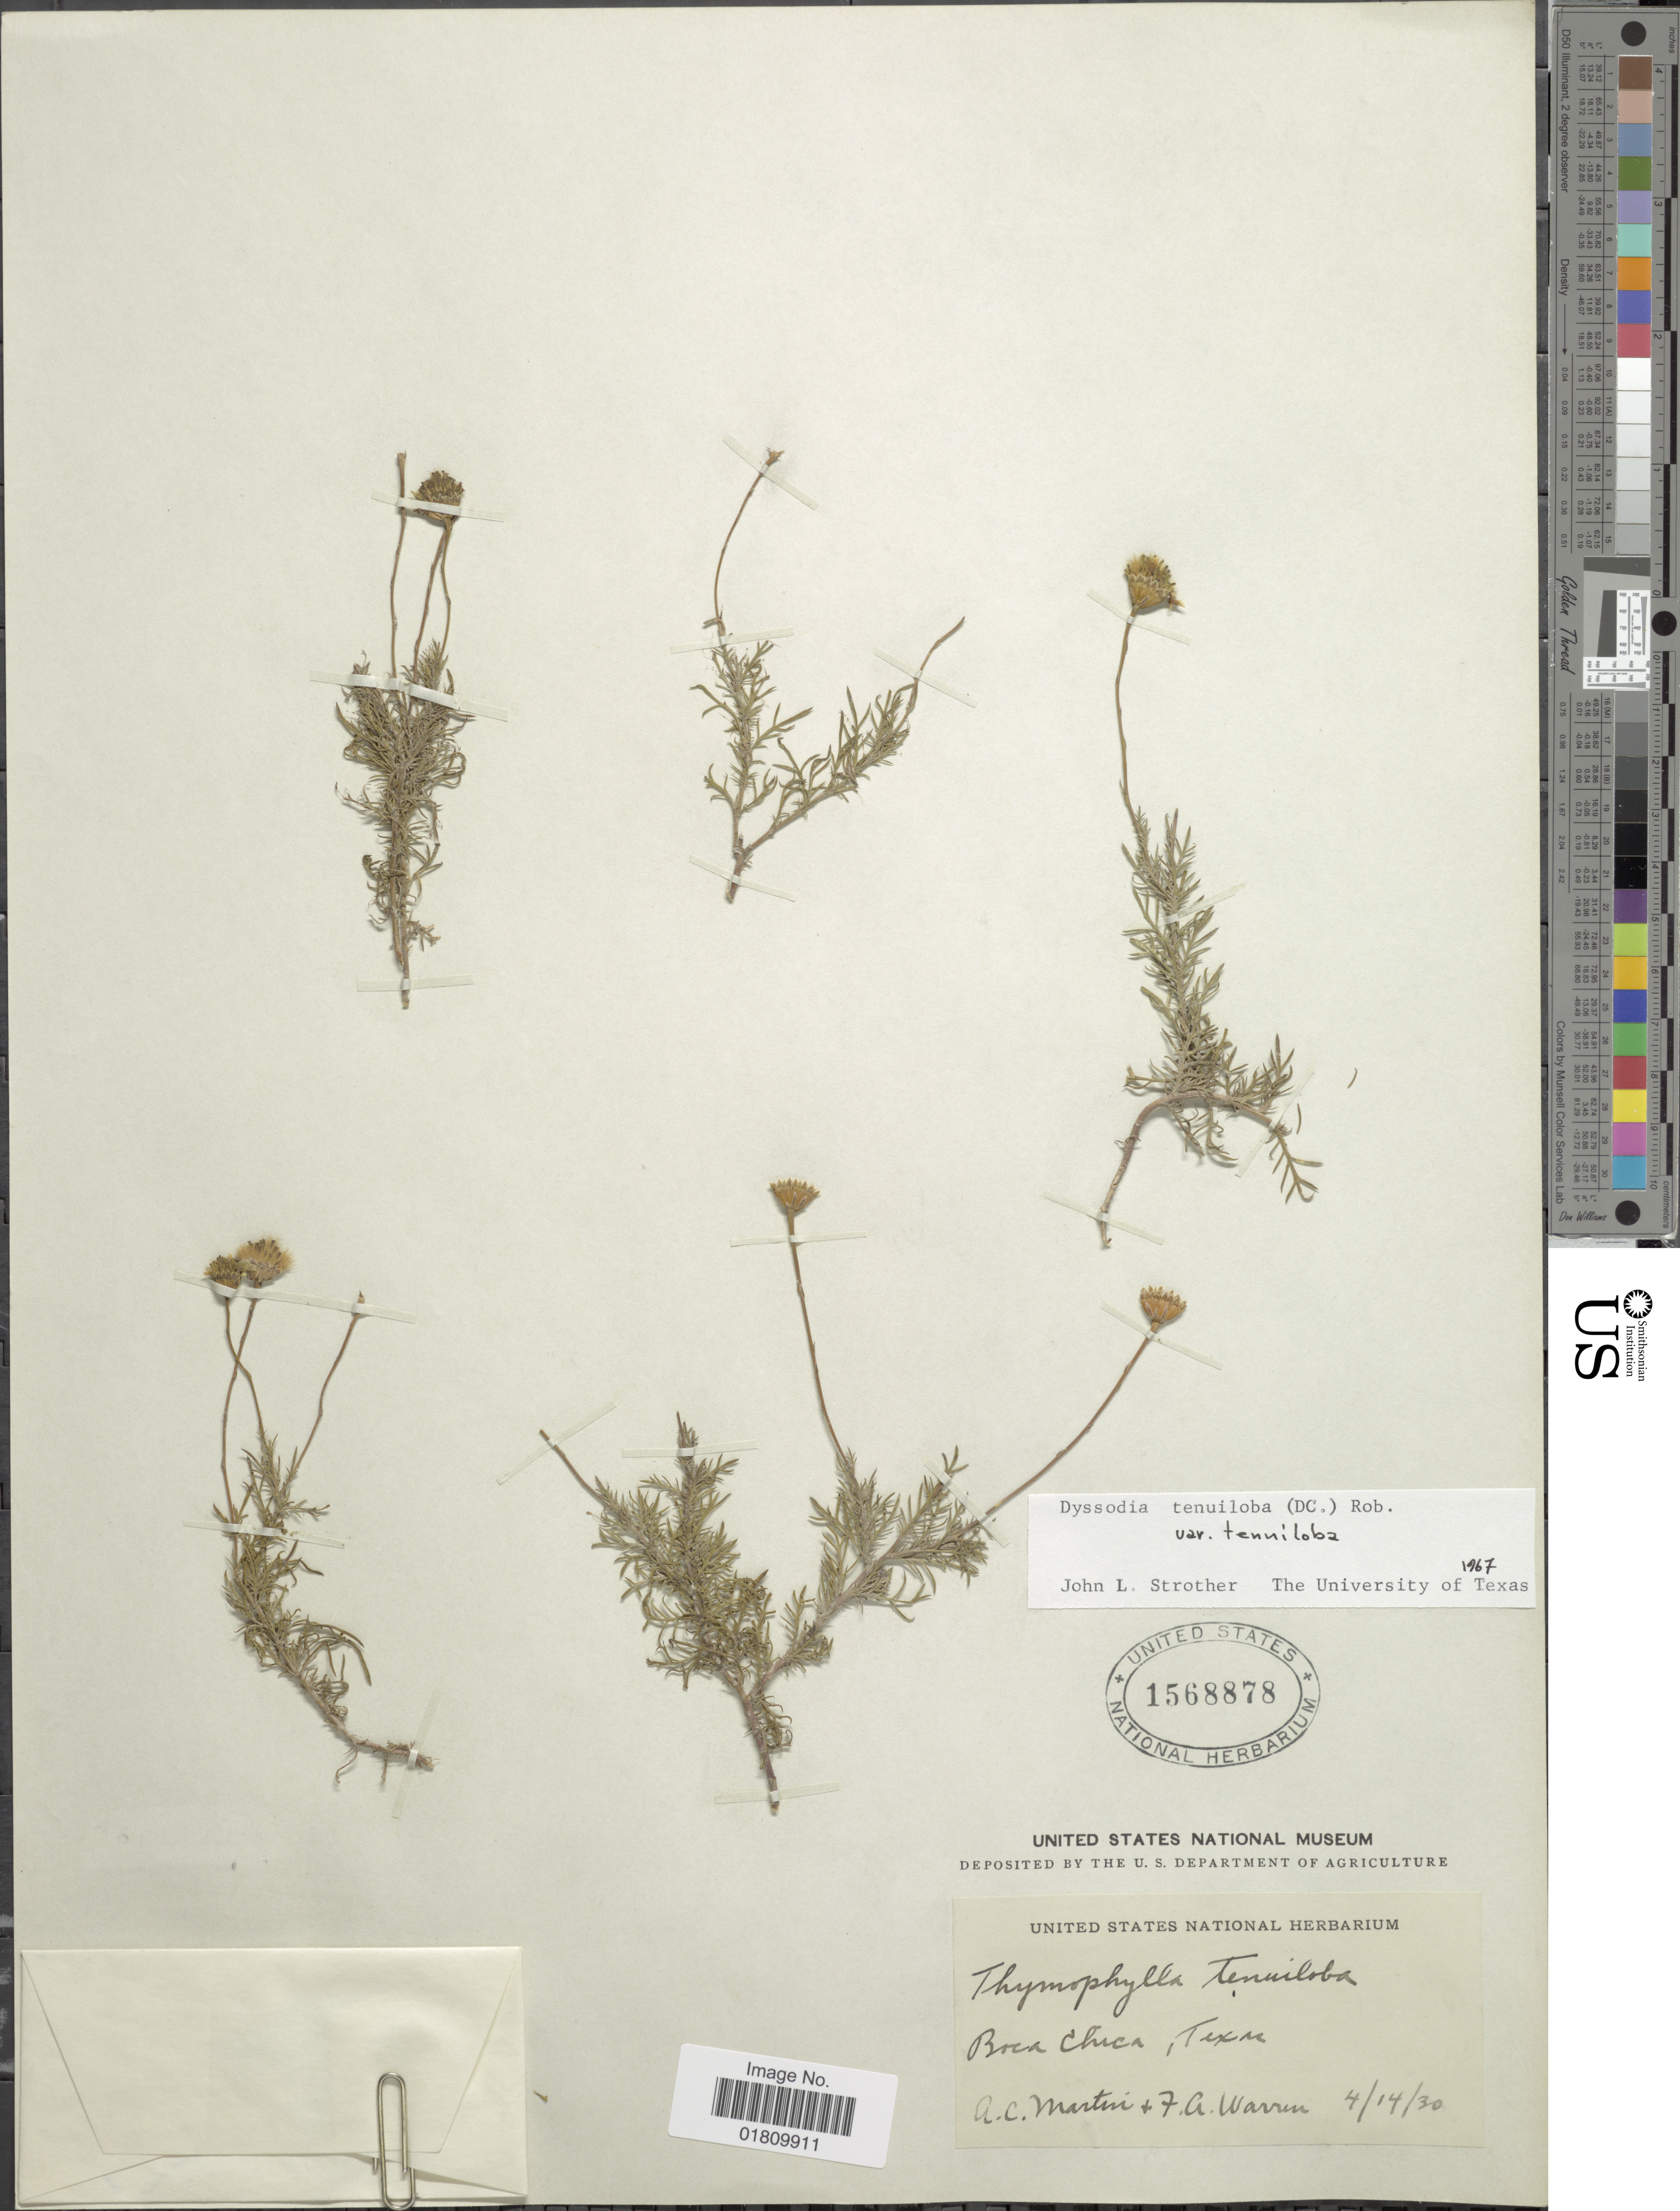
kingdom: Plantae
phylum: Tracheophyta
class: Magnoliopsida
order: Asterales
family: Asteraceae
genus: Thymophylla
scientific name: Thymophylla tenuiloba var. tenuiloba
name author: (DC.) Small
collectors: A. C. Martin & F. Warren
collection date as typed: Transcribed d/m/y: 14/4/30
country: United States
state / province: Texas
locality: Boca Chica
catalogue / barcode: US 1568878